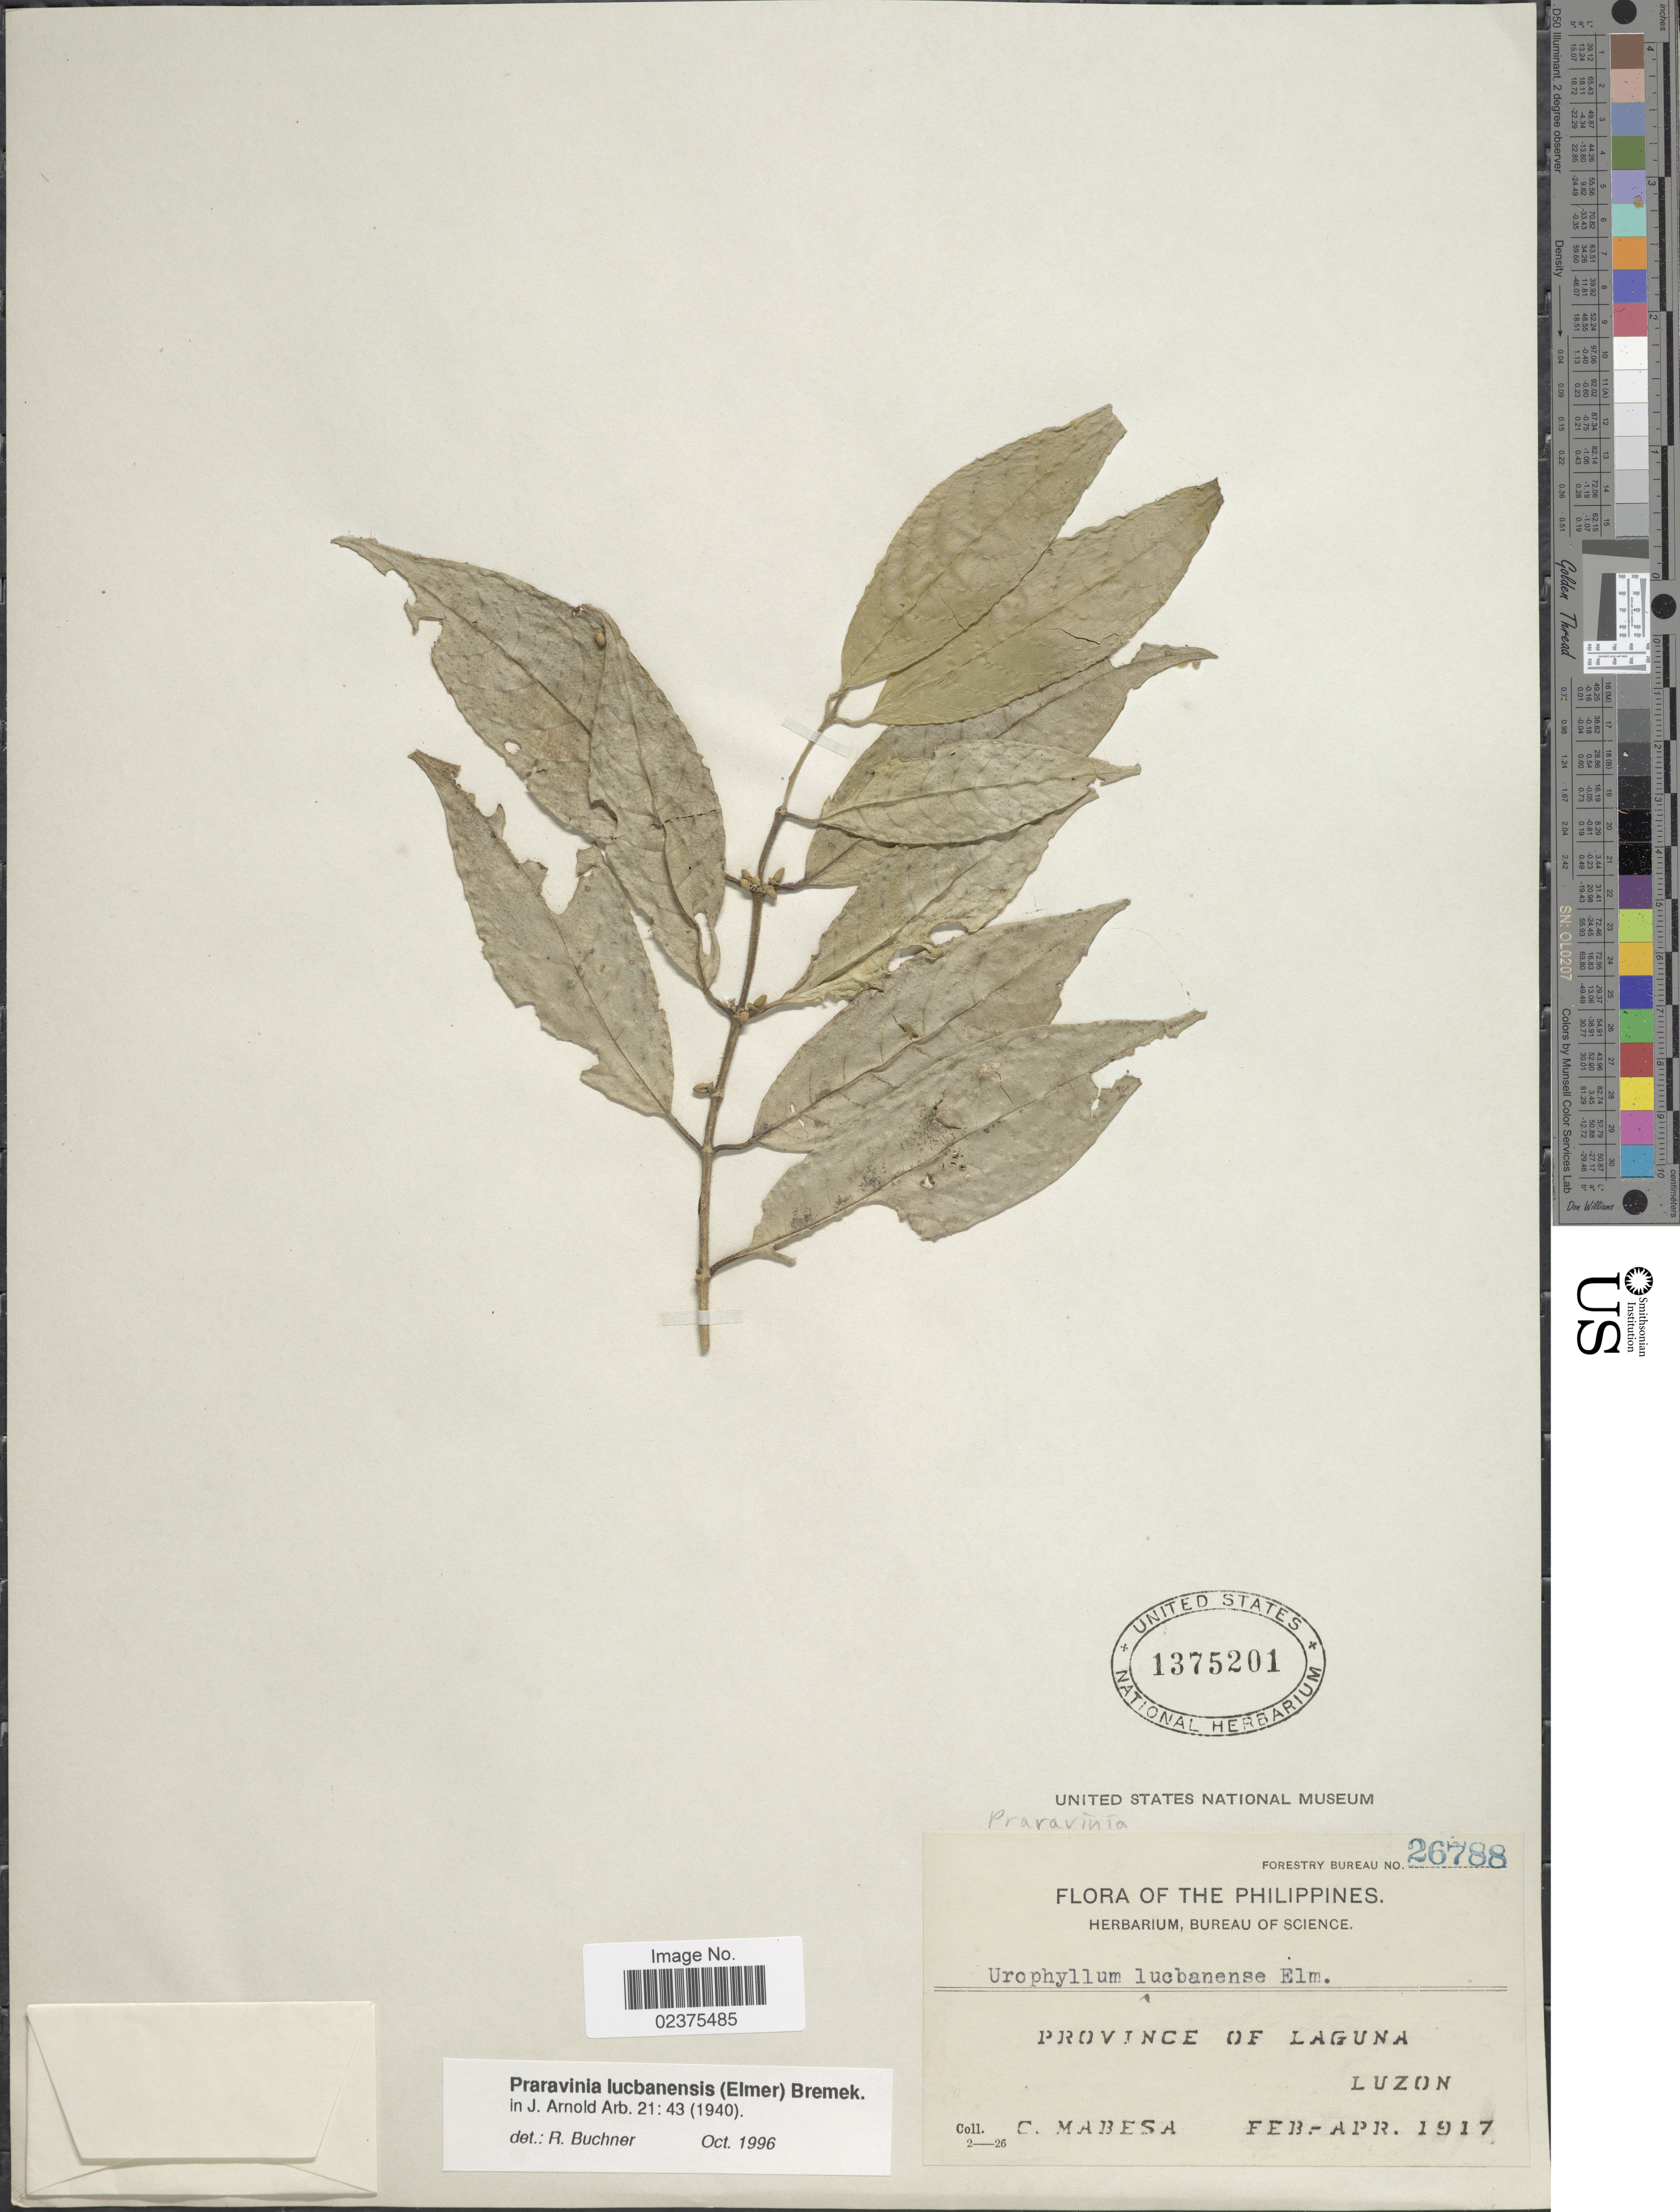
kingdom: Plantae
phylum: Tracheophyta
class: Magnoliopsida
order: Gentianales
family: Rubiaceae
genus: Praravinia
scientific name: Praravinia lucbanensis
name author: (Elmer) Bremek.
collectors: C. Mabesa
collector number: Forestry Bureau 26788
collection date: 1917-02/1917-04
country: Philippines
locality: Province of Laguna, Luzon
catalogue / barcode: US 1375201